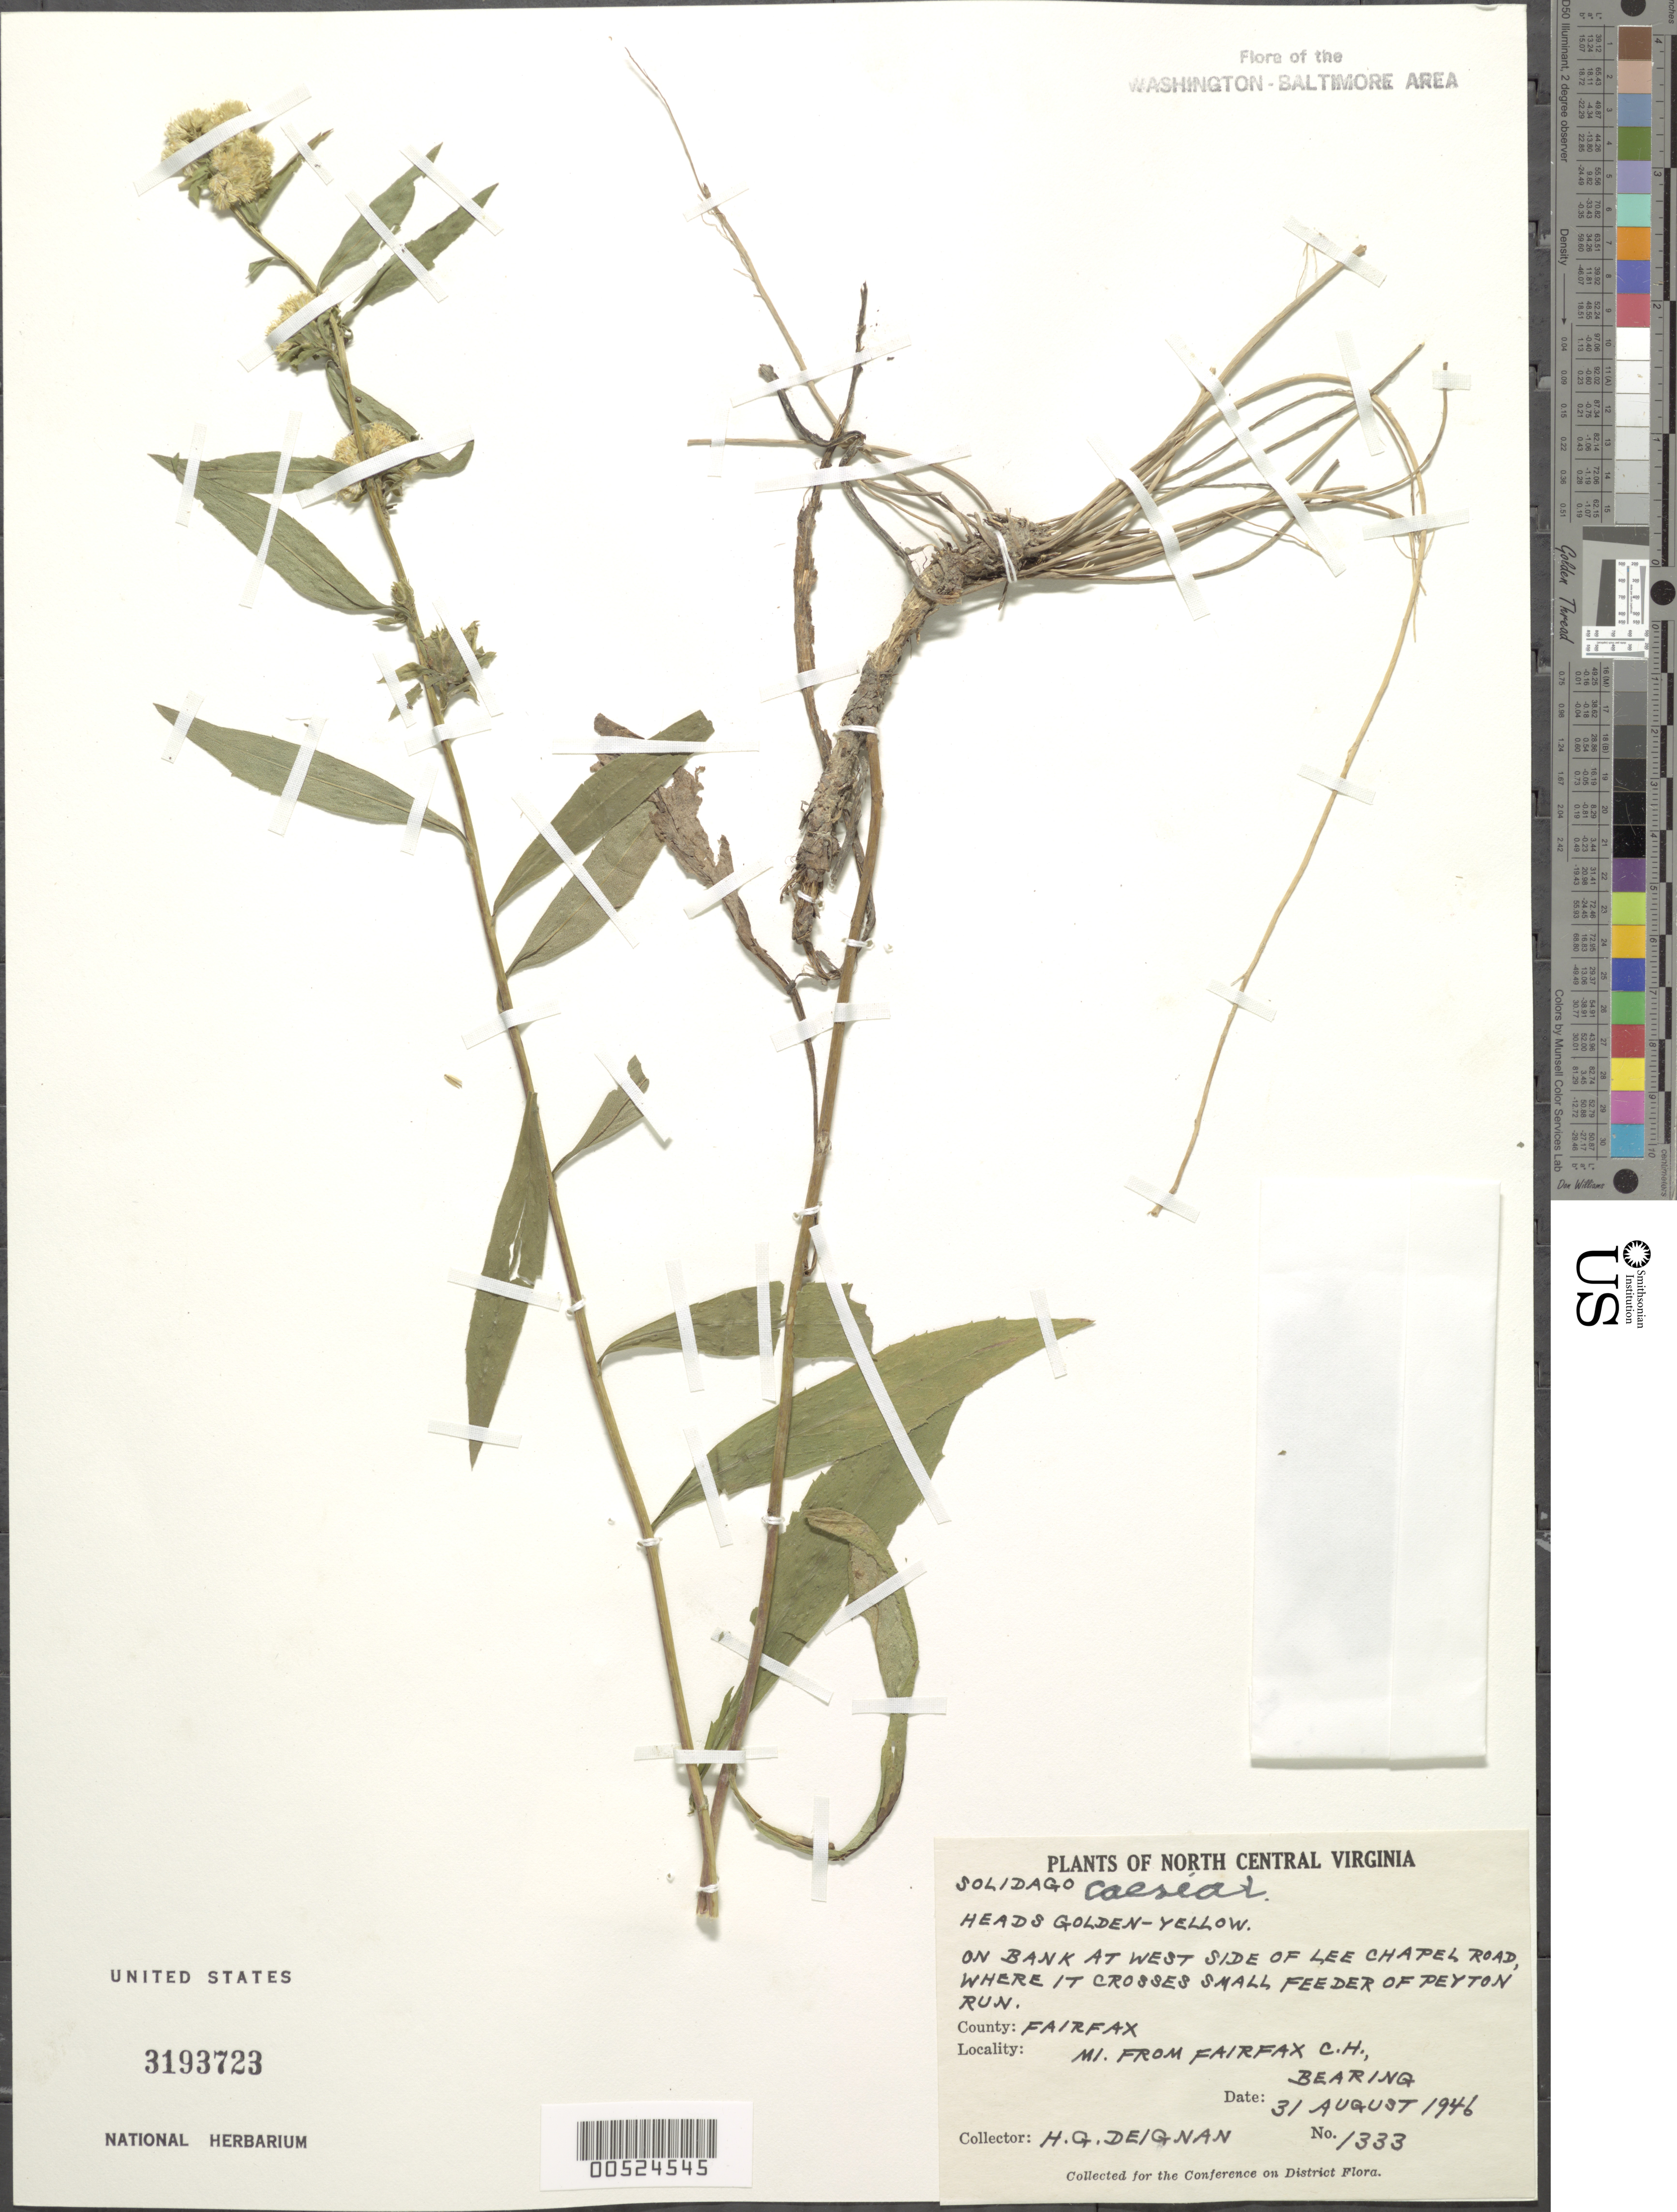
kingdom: Plantae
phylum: Tracheophyta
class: Magnoliopsida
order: Asterales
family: Asteraceae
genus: Solidago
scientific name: Solidago caesia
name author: L.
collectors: H. Deignan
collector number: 1333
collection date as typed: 31 Aug 1946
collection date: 1946-08-31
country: United States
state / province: Virginia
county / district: Fairfax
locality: Fairfax Courthouse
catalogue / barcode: US 3193723